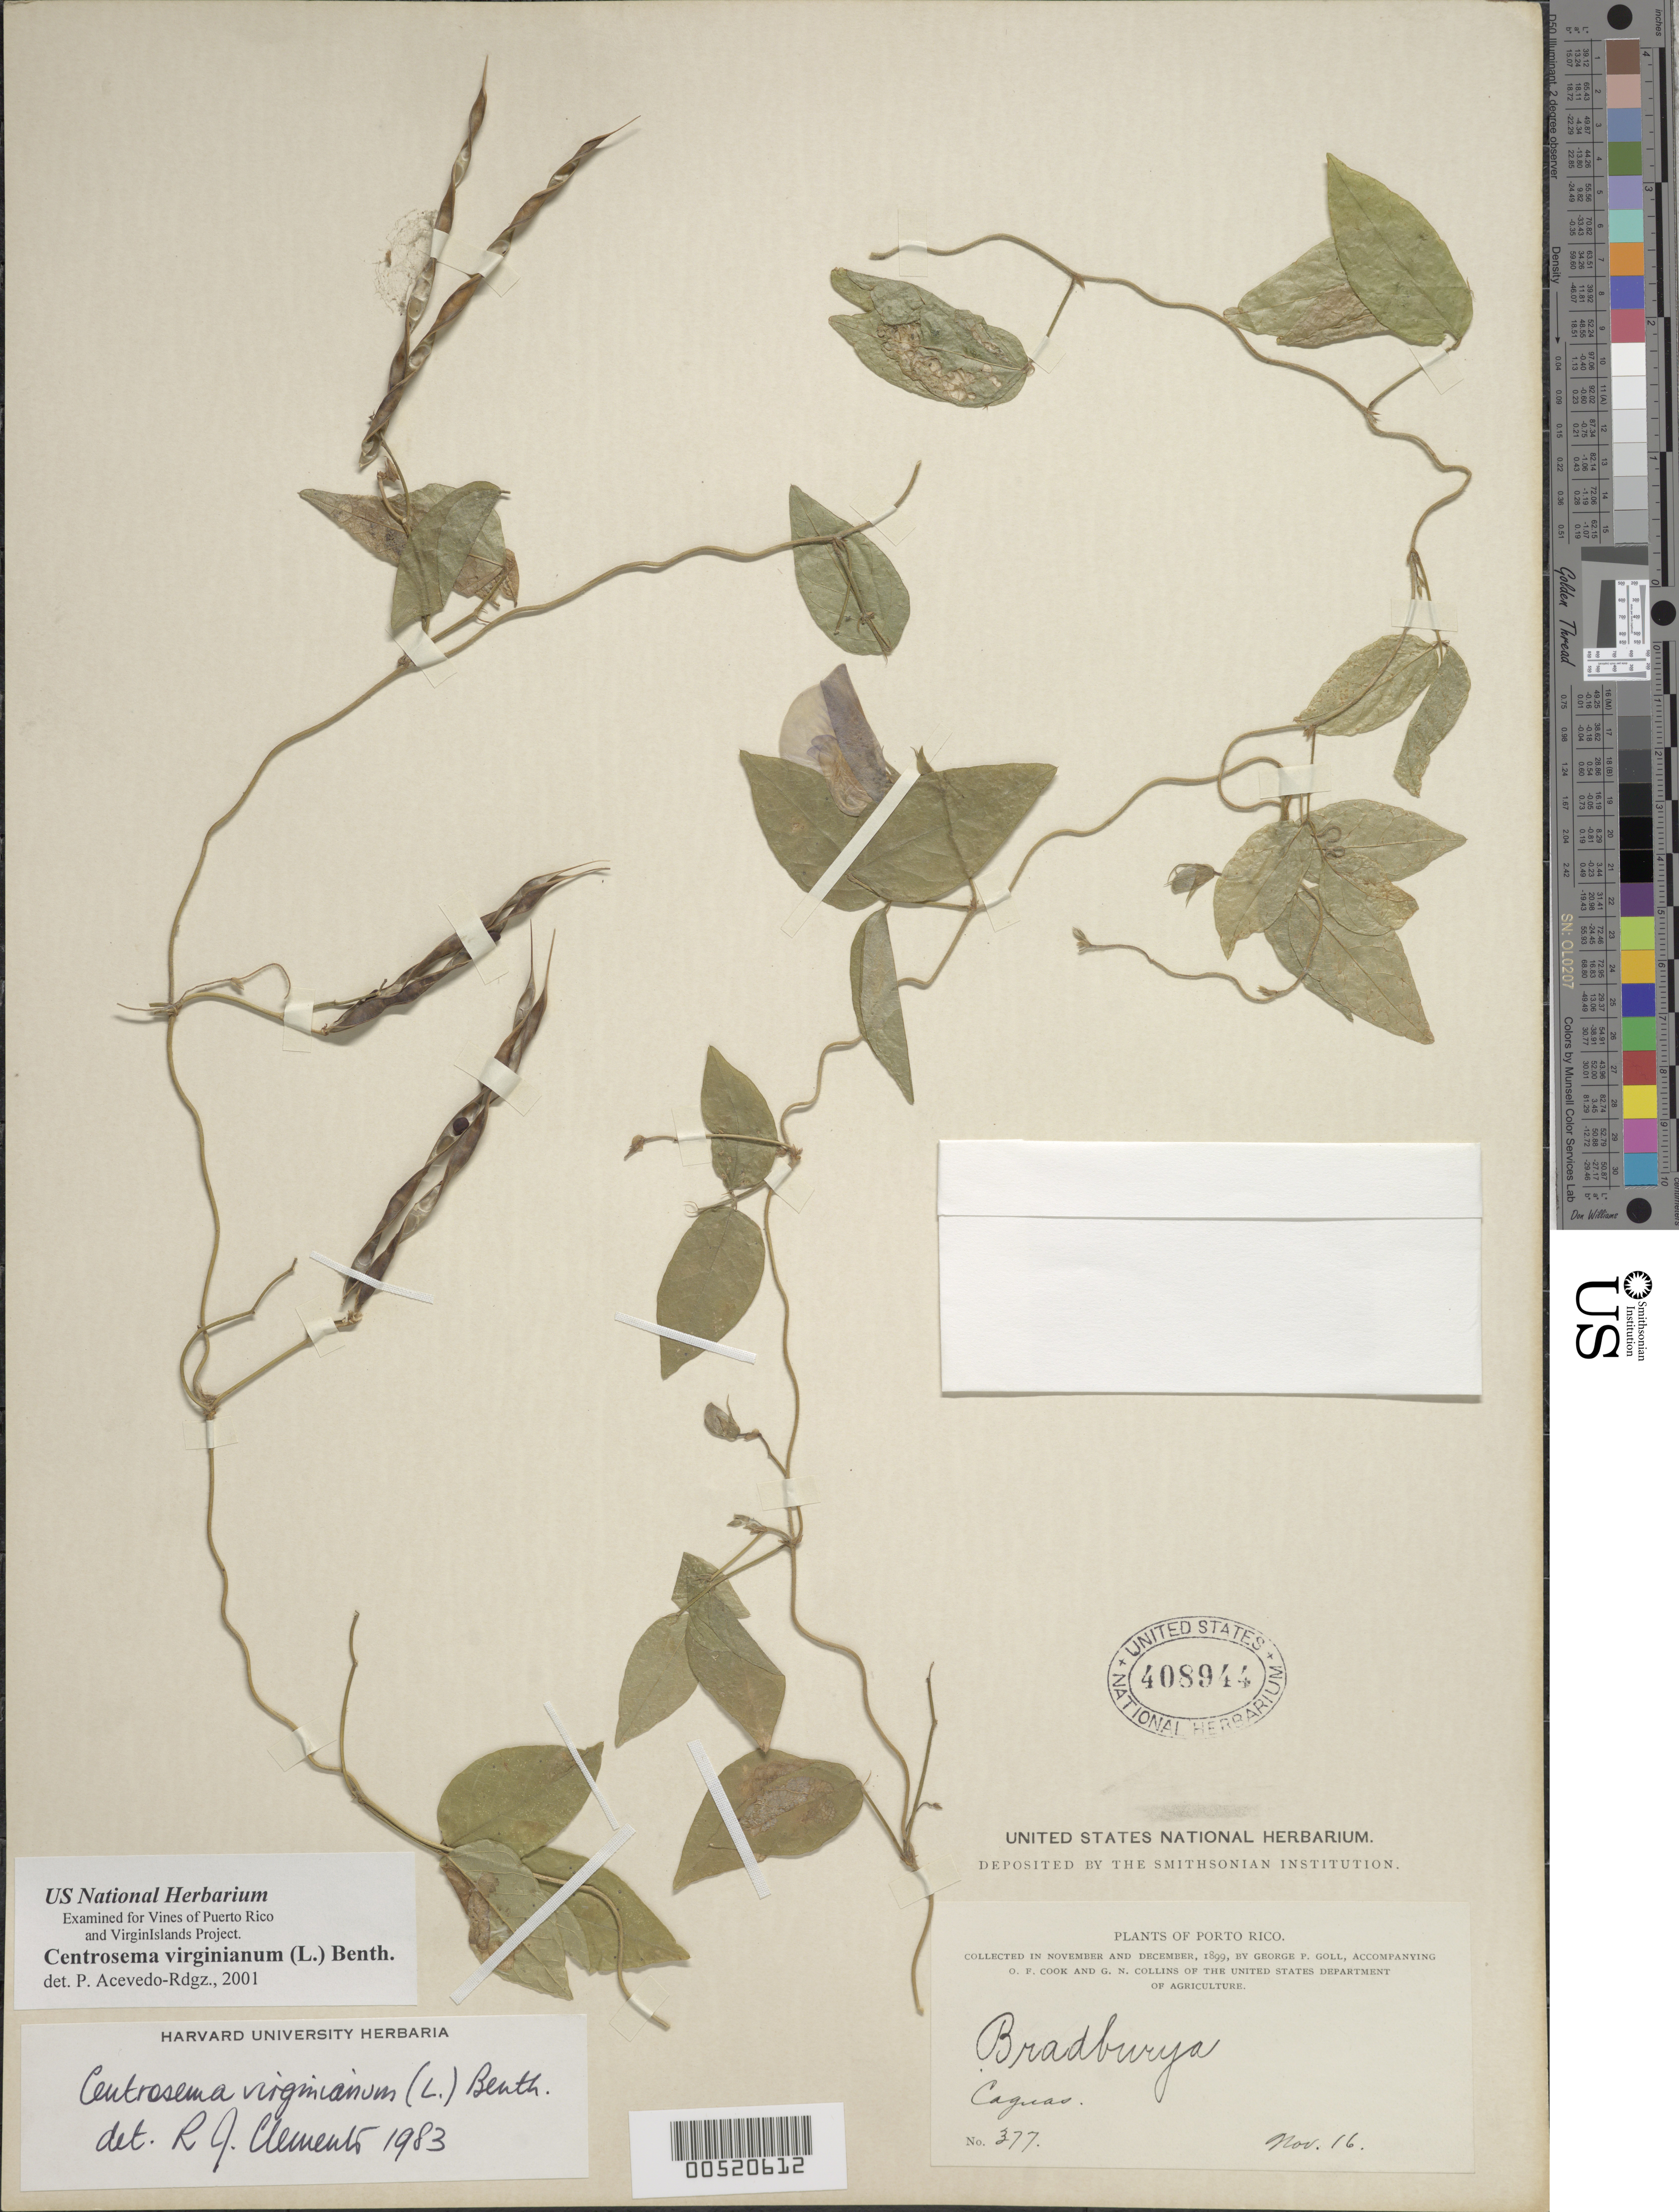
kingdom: Plantae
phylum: Tracheophyta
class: Magnoliopsida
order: Fabales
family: Fabaceae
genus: Centrosema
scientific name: Centrosema virginianum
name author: (L.) Benth.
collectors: G. Goll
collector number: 377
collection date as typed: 16 Nov 1899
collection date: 1899-11-16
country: Puerto Rico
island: Greater Antilles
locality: Caguas.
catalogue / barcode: US 408944